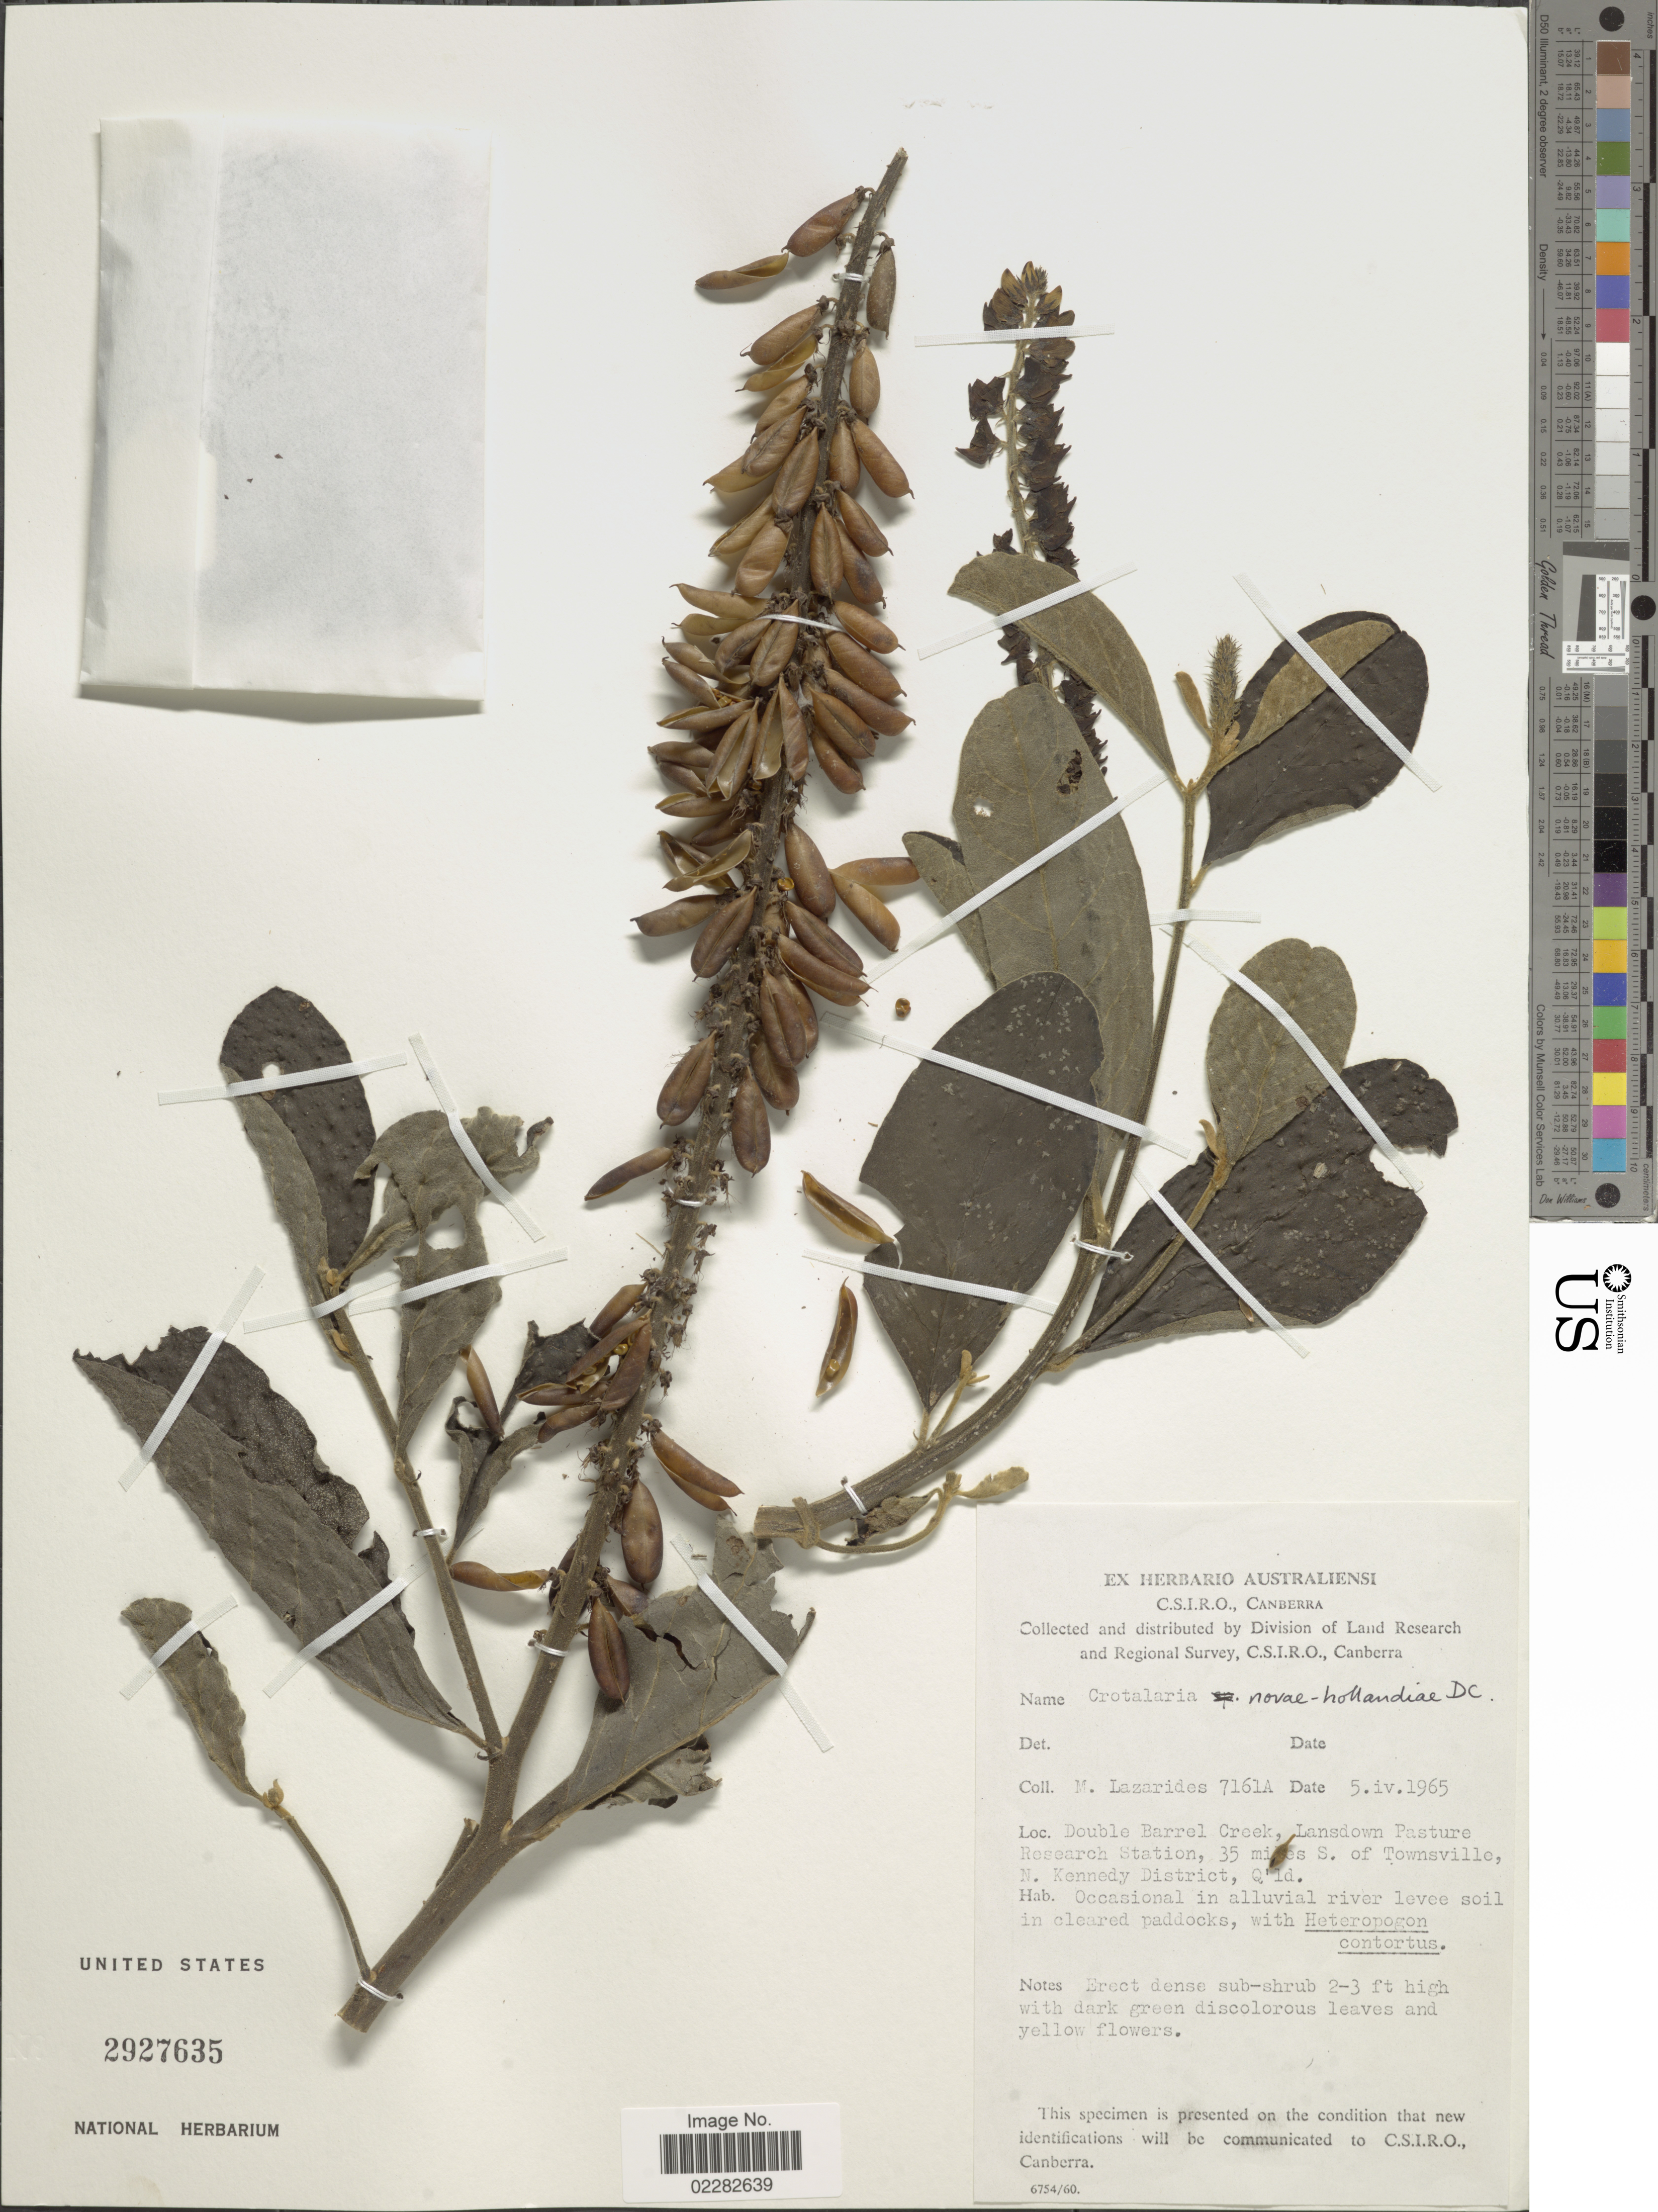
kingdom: Plantae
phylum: Tracheophyta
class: Magnoliopsida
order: Fabales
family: Fabaceae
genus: Crotalaria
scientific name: Crotalaria novae-hollandiae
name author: DC.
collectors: M. Lazarides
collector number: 7161A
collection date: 1965-04-05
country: Australia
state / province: Queensland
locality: Double Barrel Creek, Lansdown Pasture Research Station, 35 miles S. of Townsville, N. Kennedy District.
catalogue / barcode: US 2927635